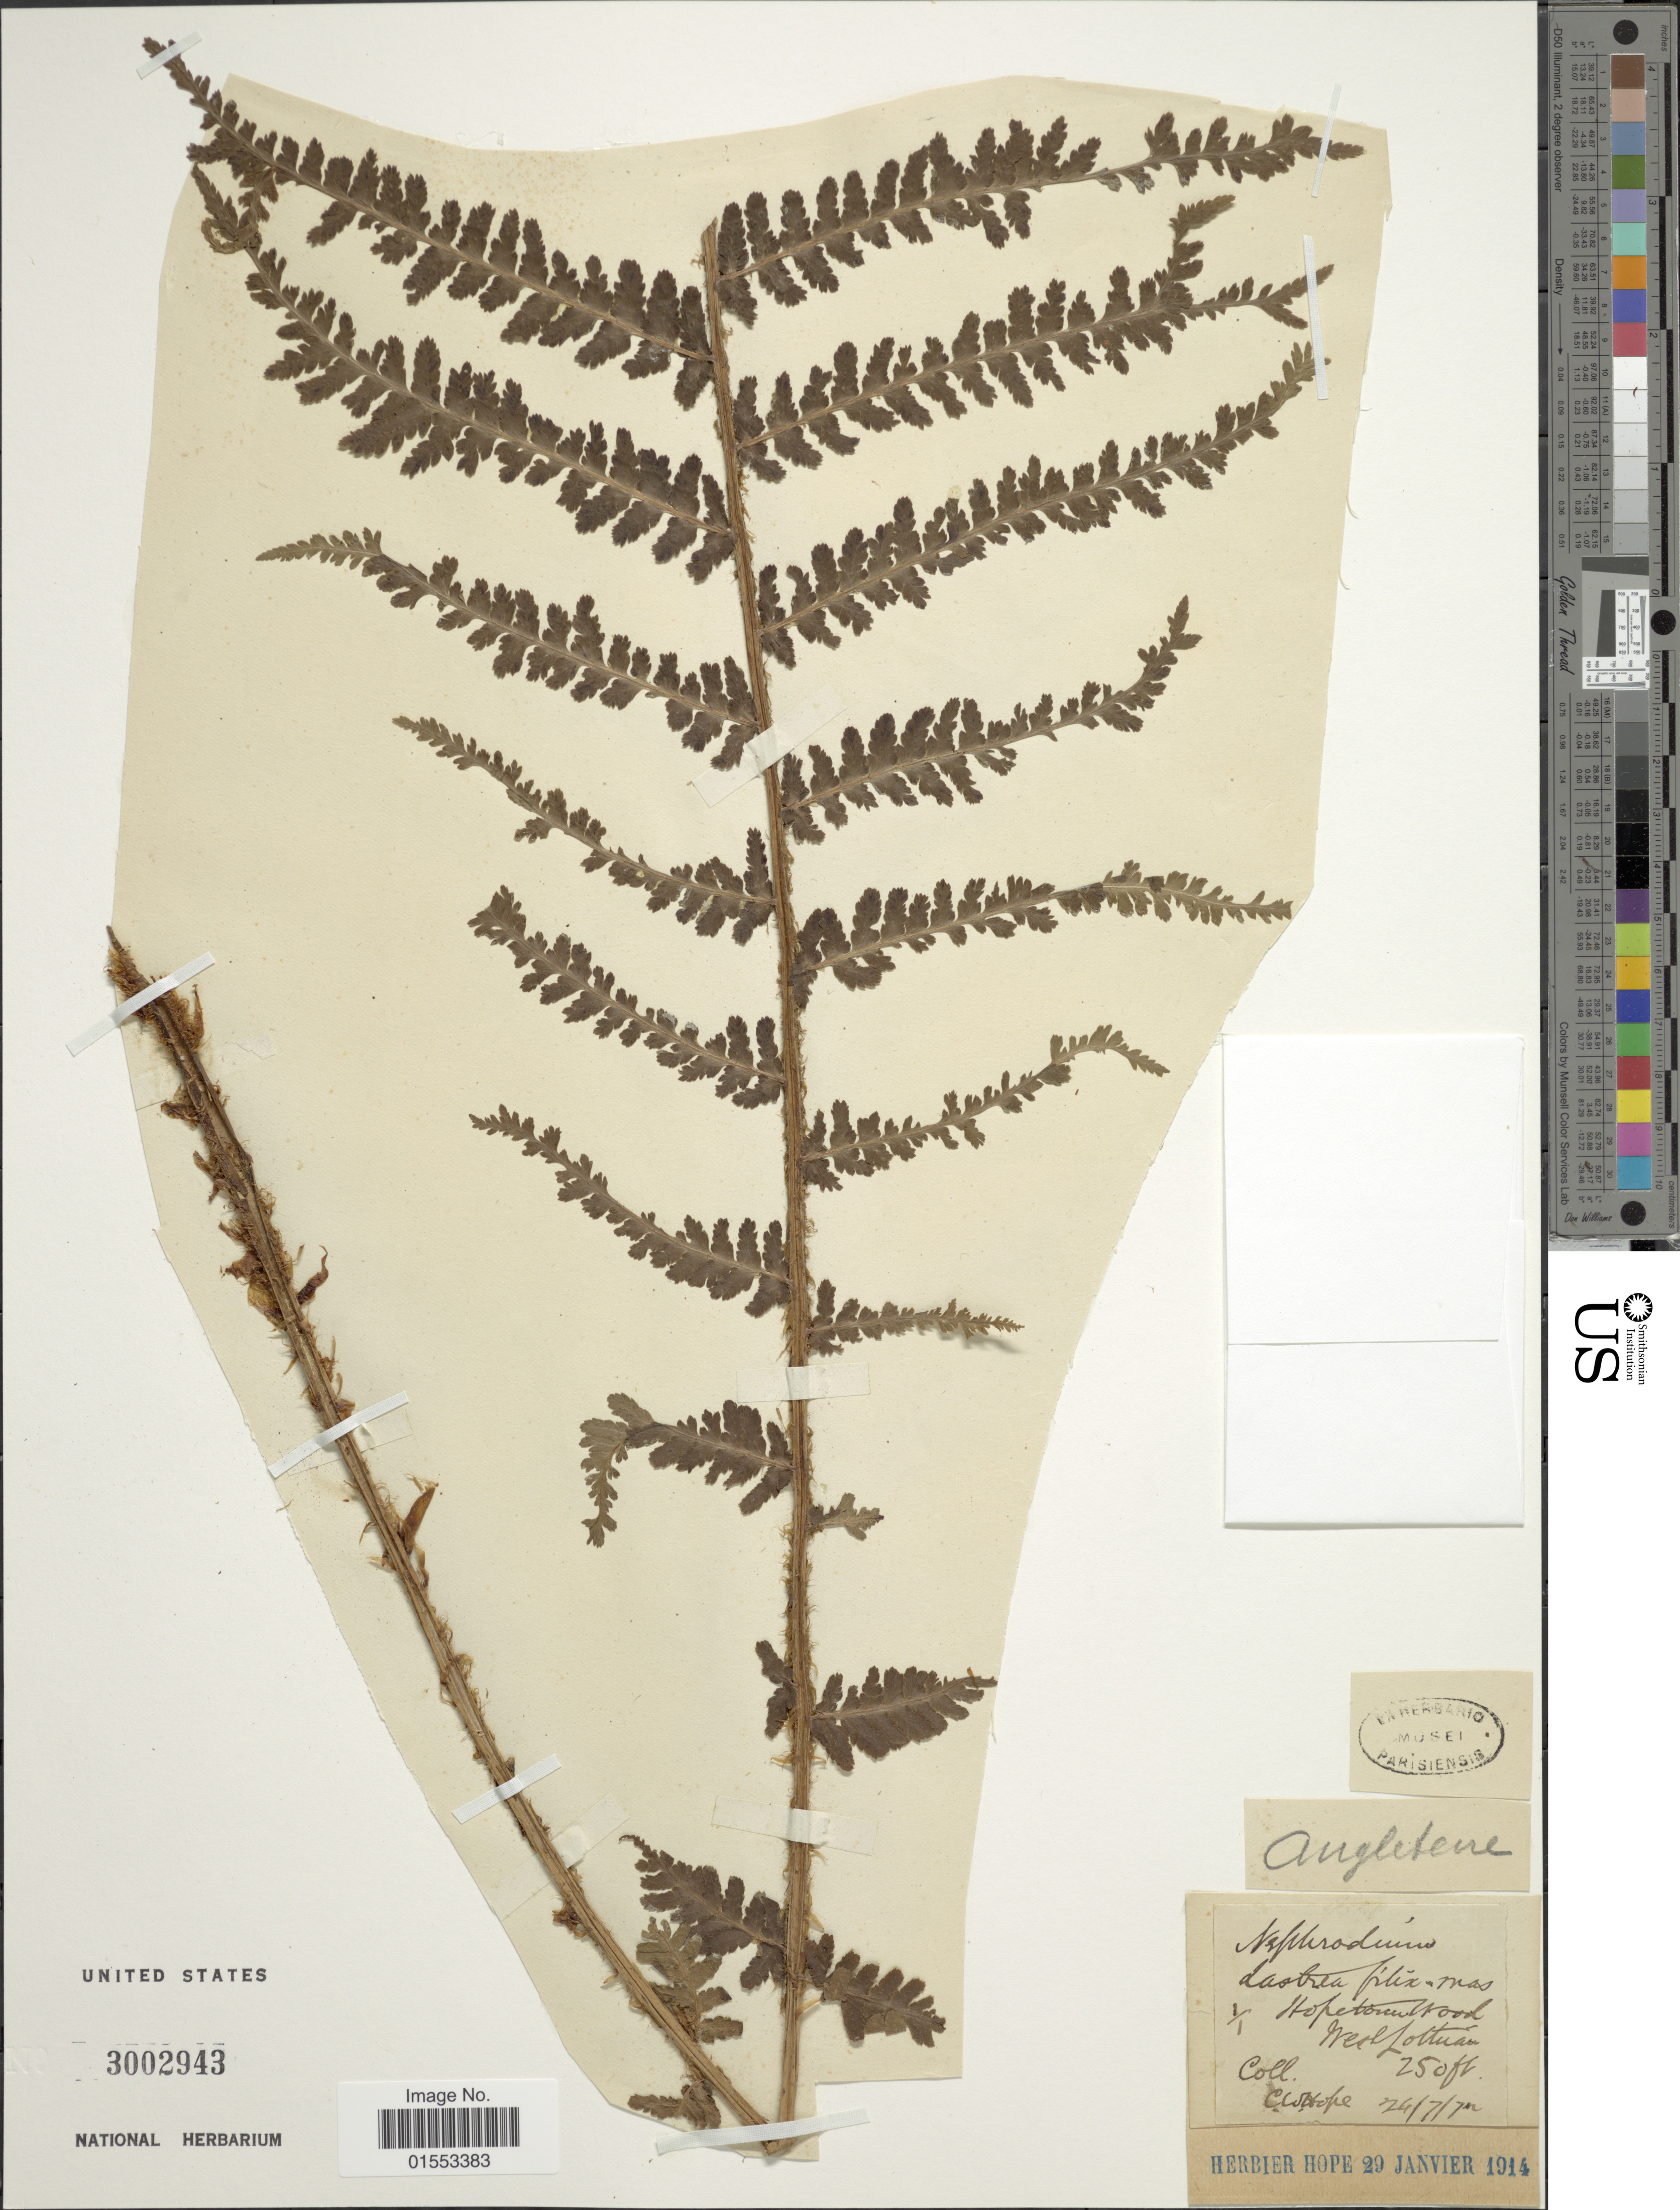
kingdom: Plantae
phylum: Tracheophyta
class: Polypodiopsida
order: Polypodiales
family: Dryopteridaceae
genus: Dryopteris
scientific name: Dryopteris filix-mas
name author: (L.) Schott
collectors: C. W. Hope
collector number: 1/1*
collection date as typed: Transcribed d/m/y: 24/7/72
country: United Kingdom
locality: Hopetoun Hood, West Lothian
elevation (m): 76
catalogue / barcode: US 3002943